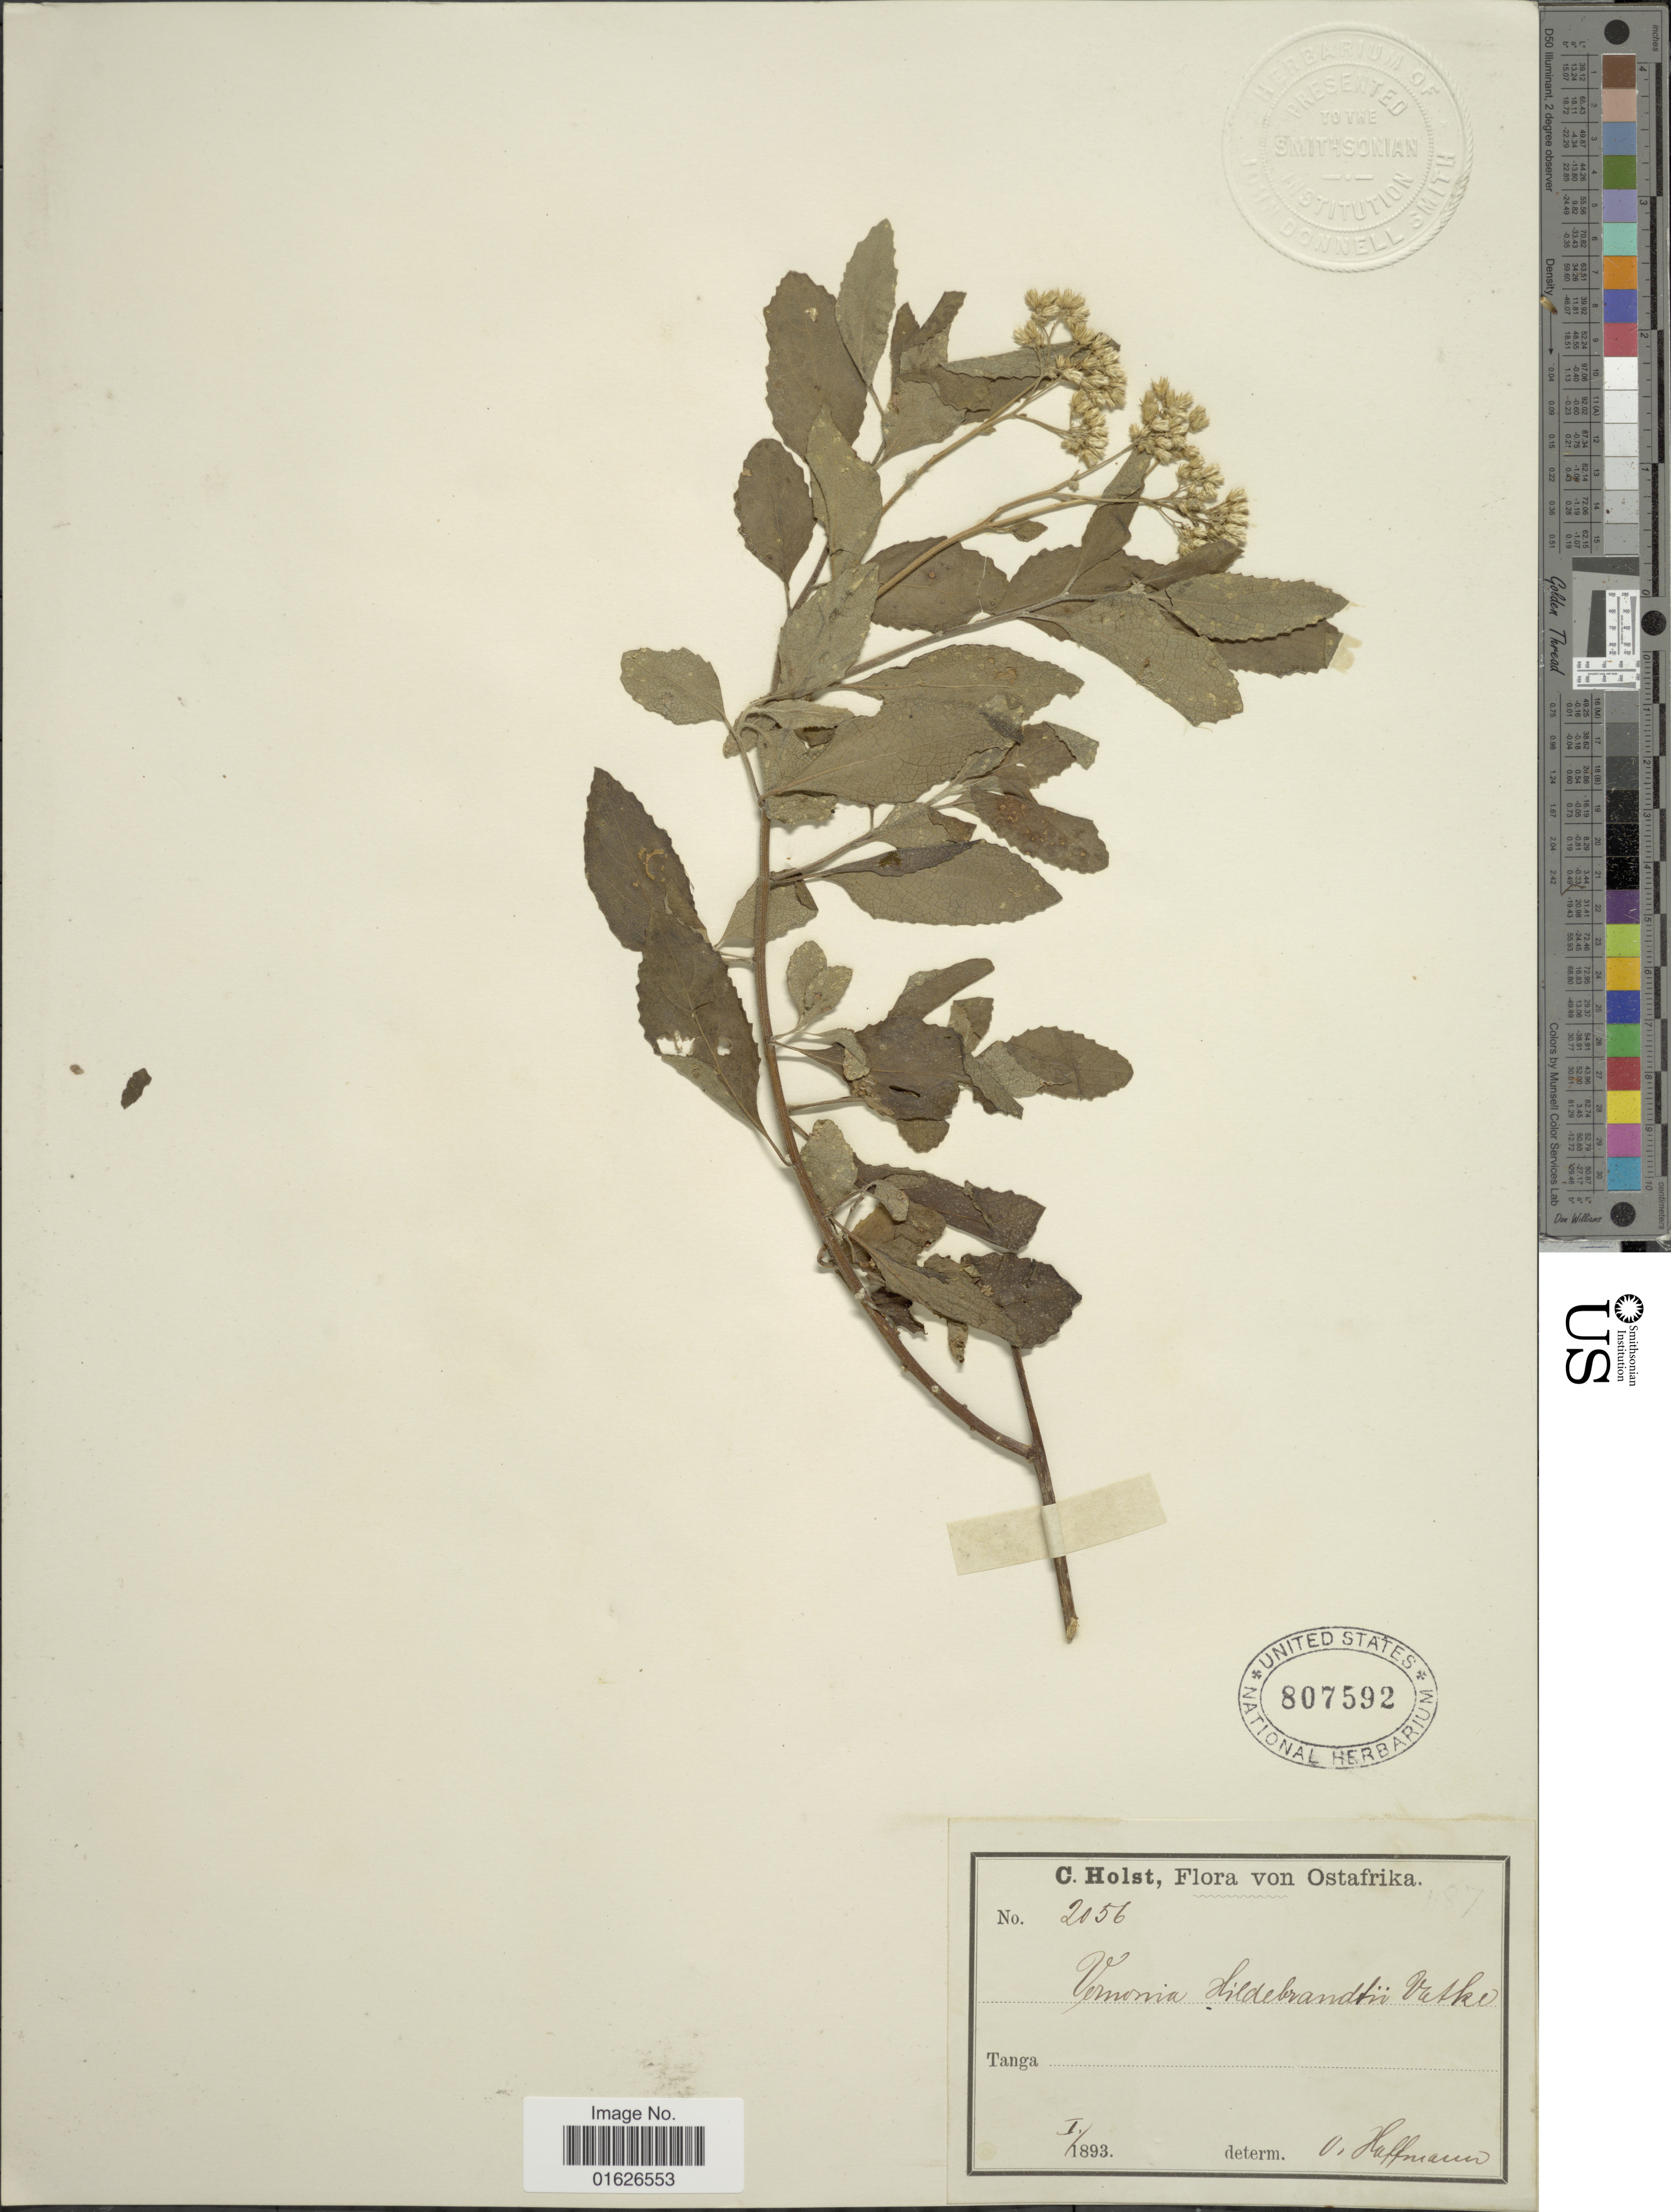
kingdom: Plantae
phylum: Tracheophyta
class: Magnoliopsida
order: Asterales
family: Asteraceae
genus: Jeffreycia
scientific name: Jeffreycia hildebrandtii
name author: (Vatke) H. Rob.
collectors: C. H. Holst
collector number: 2056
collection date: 1893-01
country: Tanzania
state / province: Tanga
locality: Ostafrika.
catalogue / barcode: US 807592